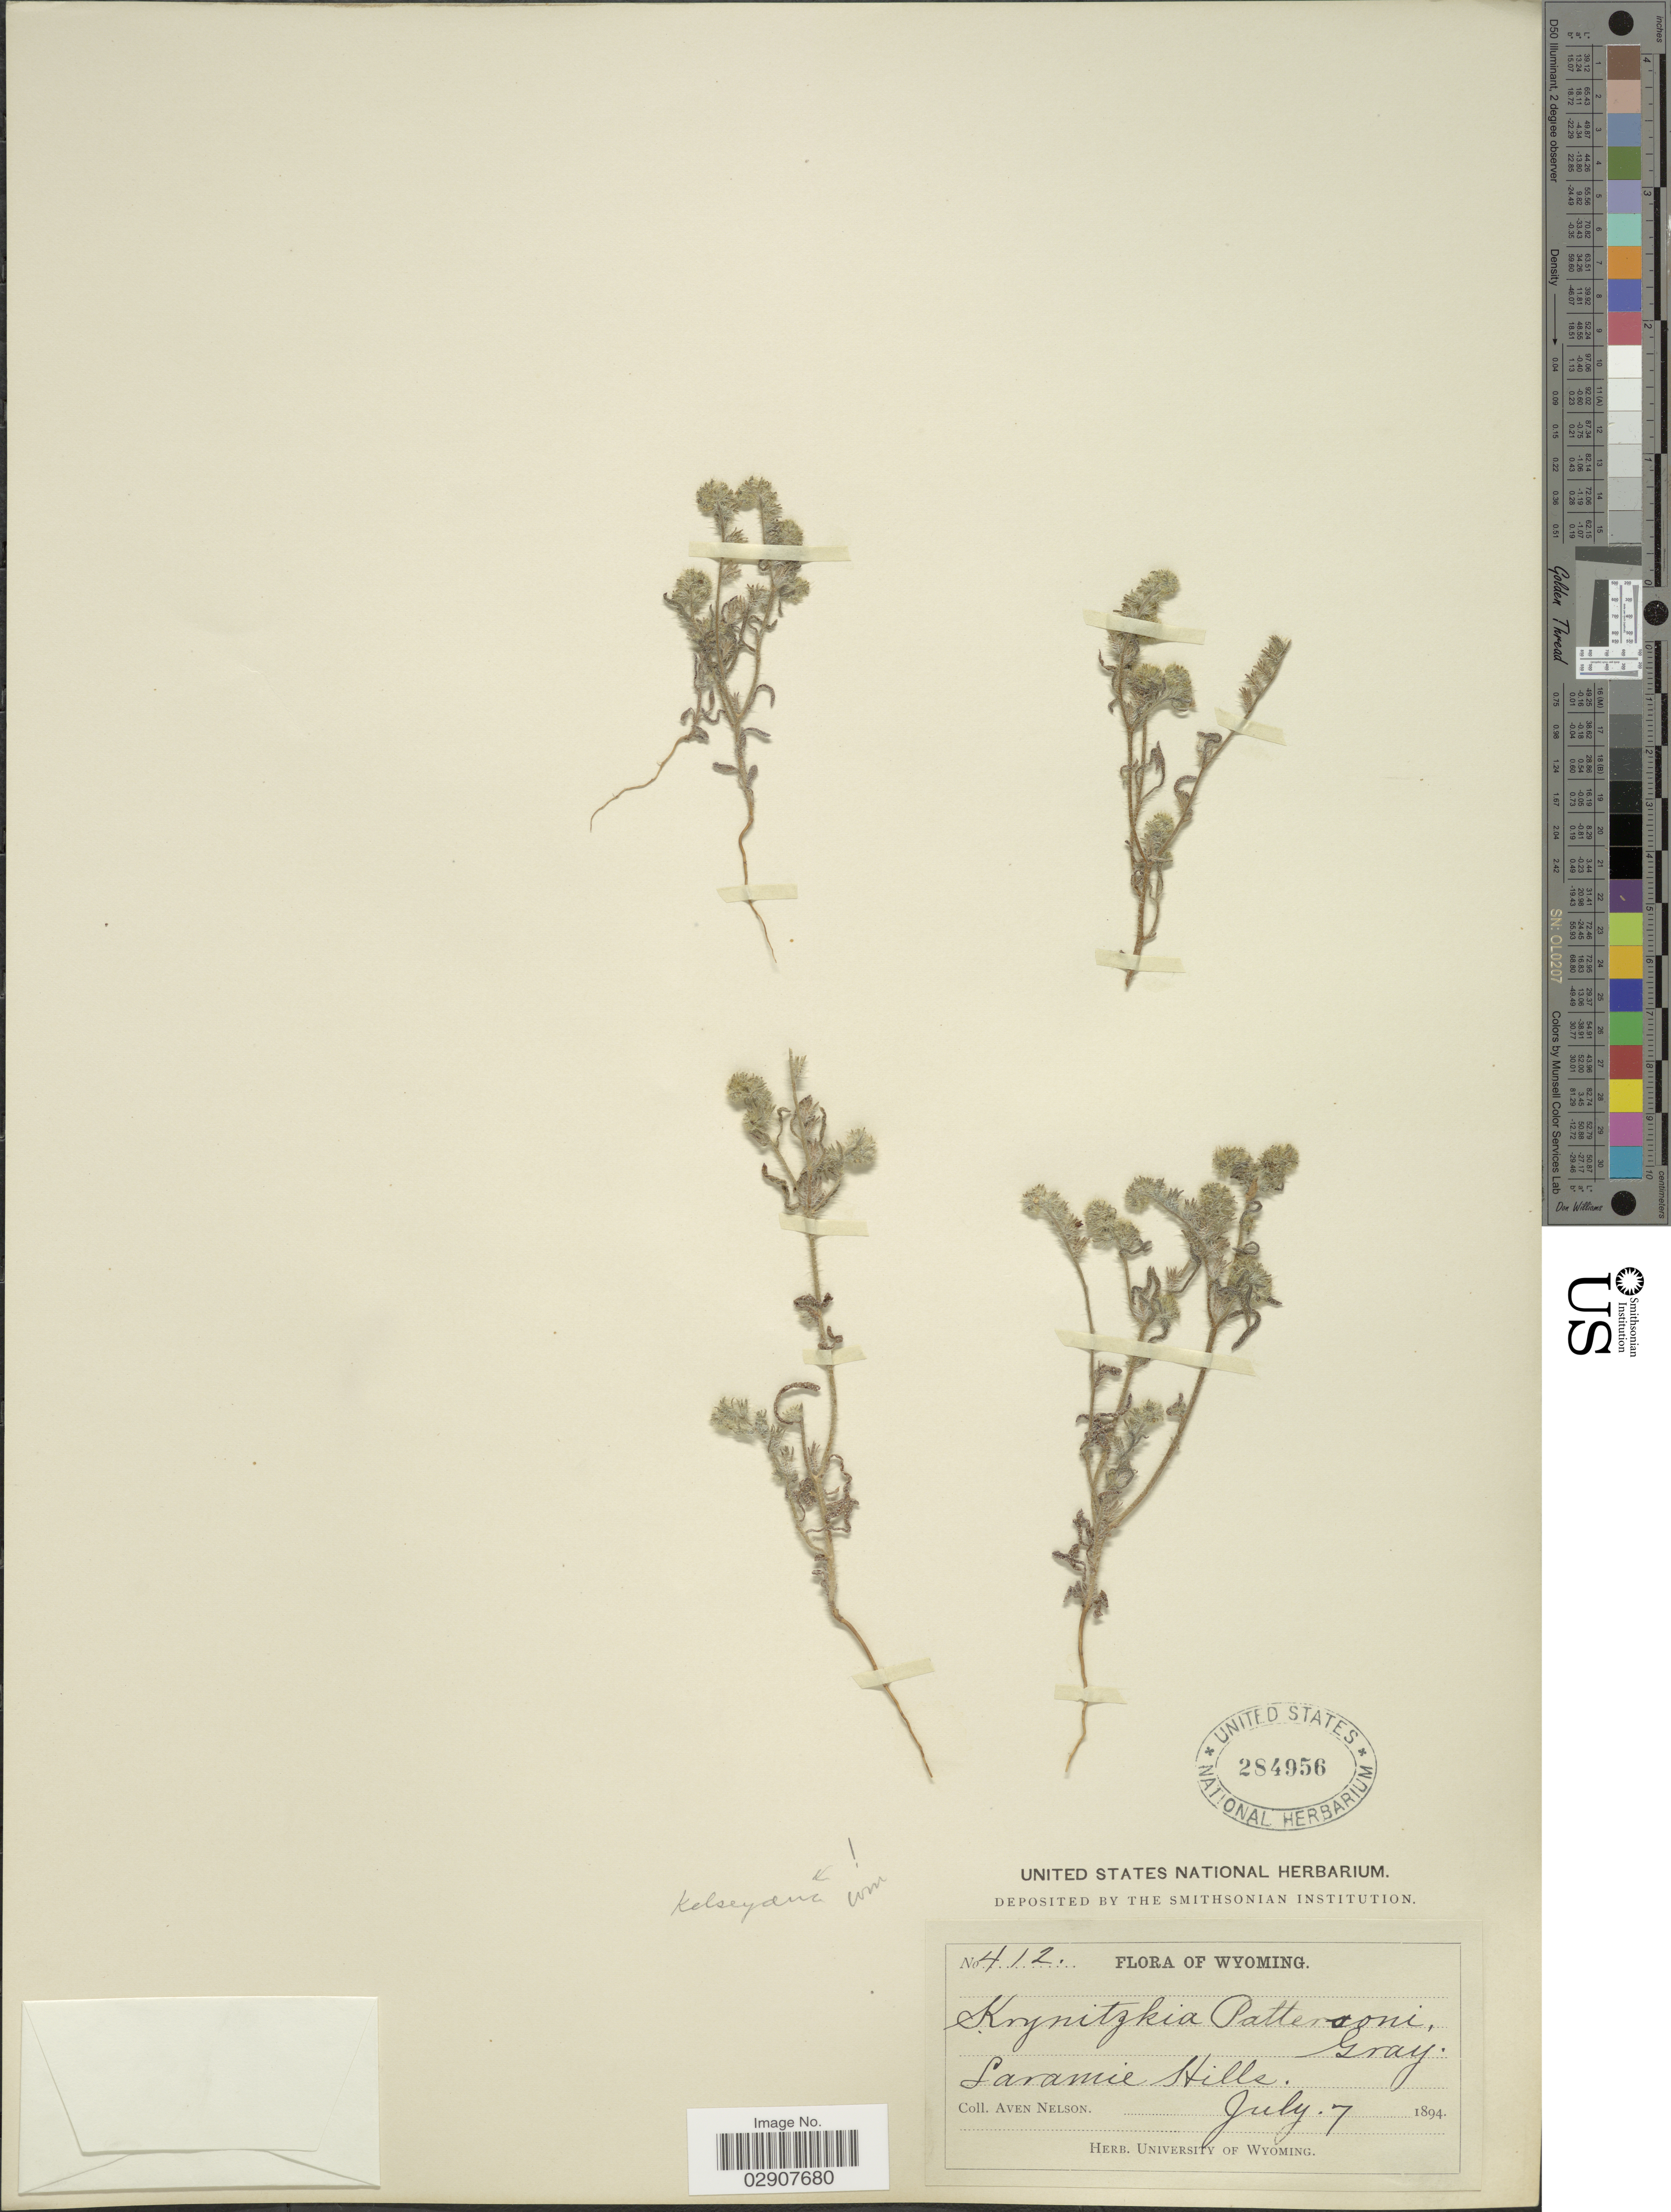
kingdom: Plantae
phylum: Tracheophyta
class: Magnoliopsida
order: Boraginales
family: Boraginaceae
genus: Cryptantha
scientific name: Cryptantha kelseyana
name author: S.W. Greene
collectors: A. Nelson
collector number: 412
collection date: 1894-07-07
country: United States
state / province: Wyoming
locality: Laramie Hills.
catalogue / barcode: US 284956